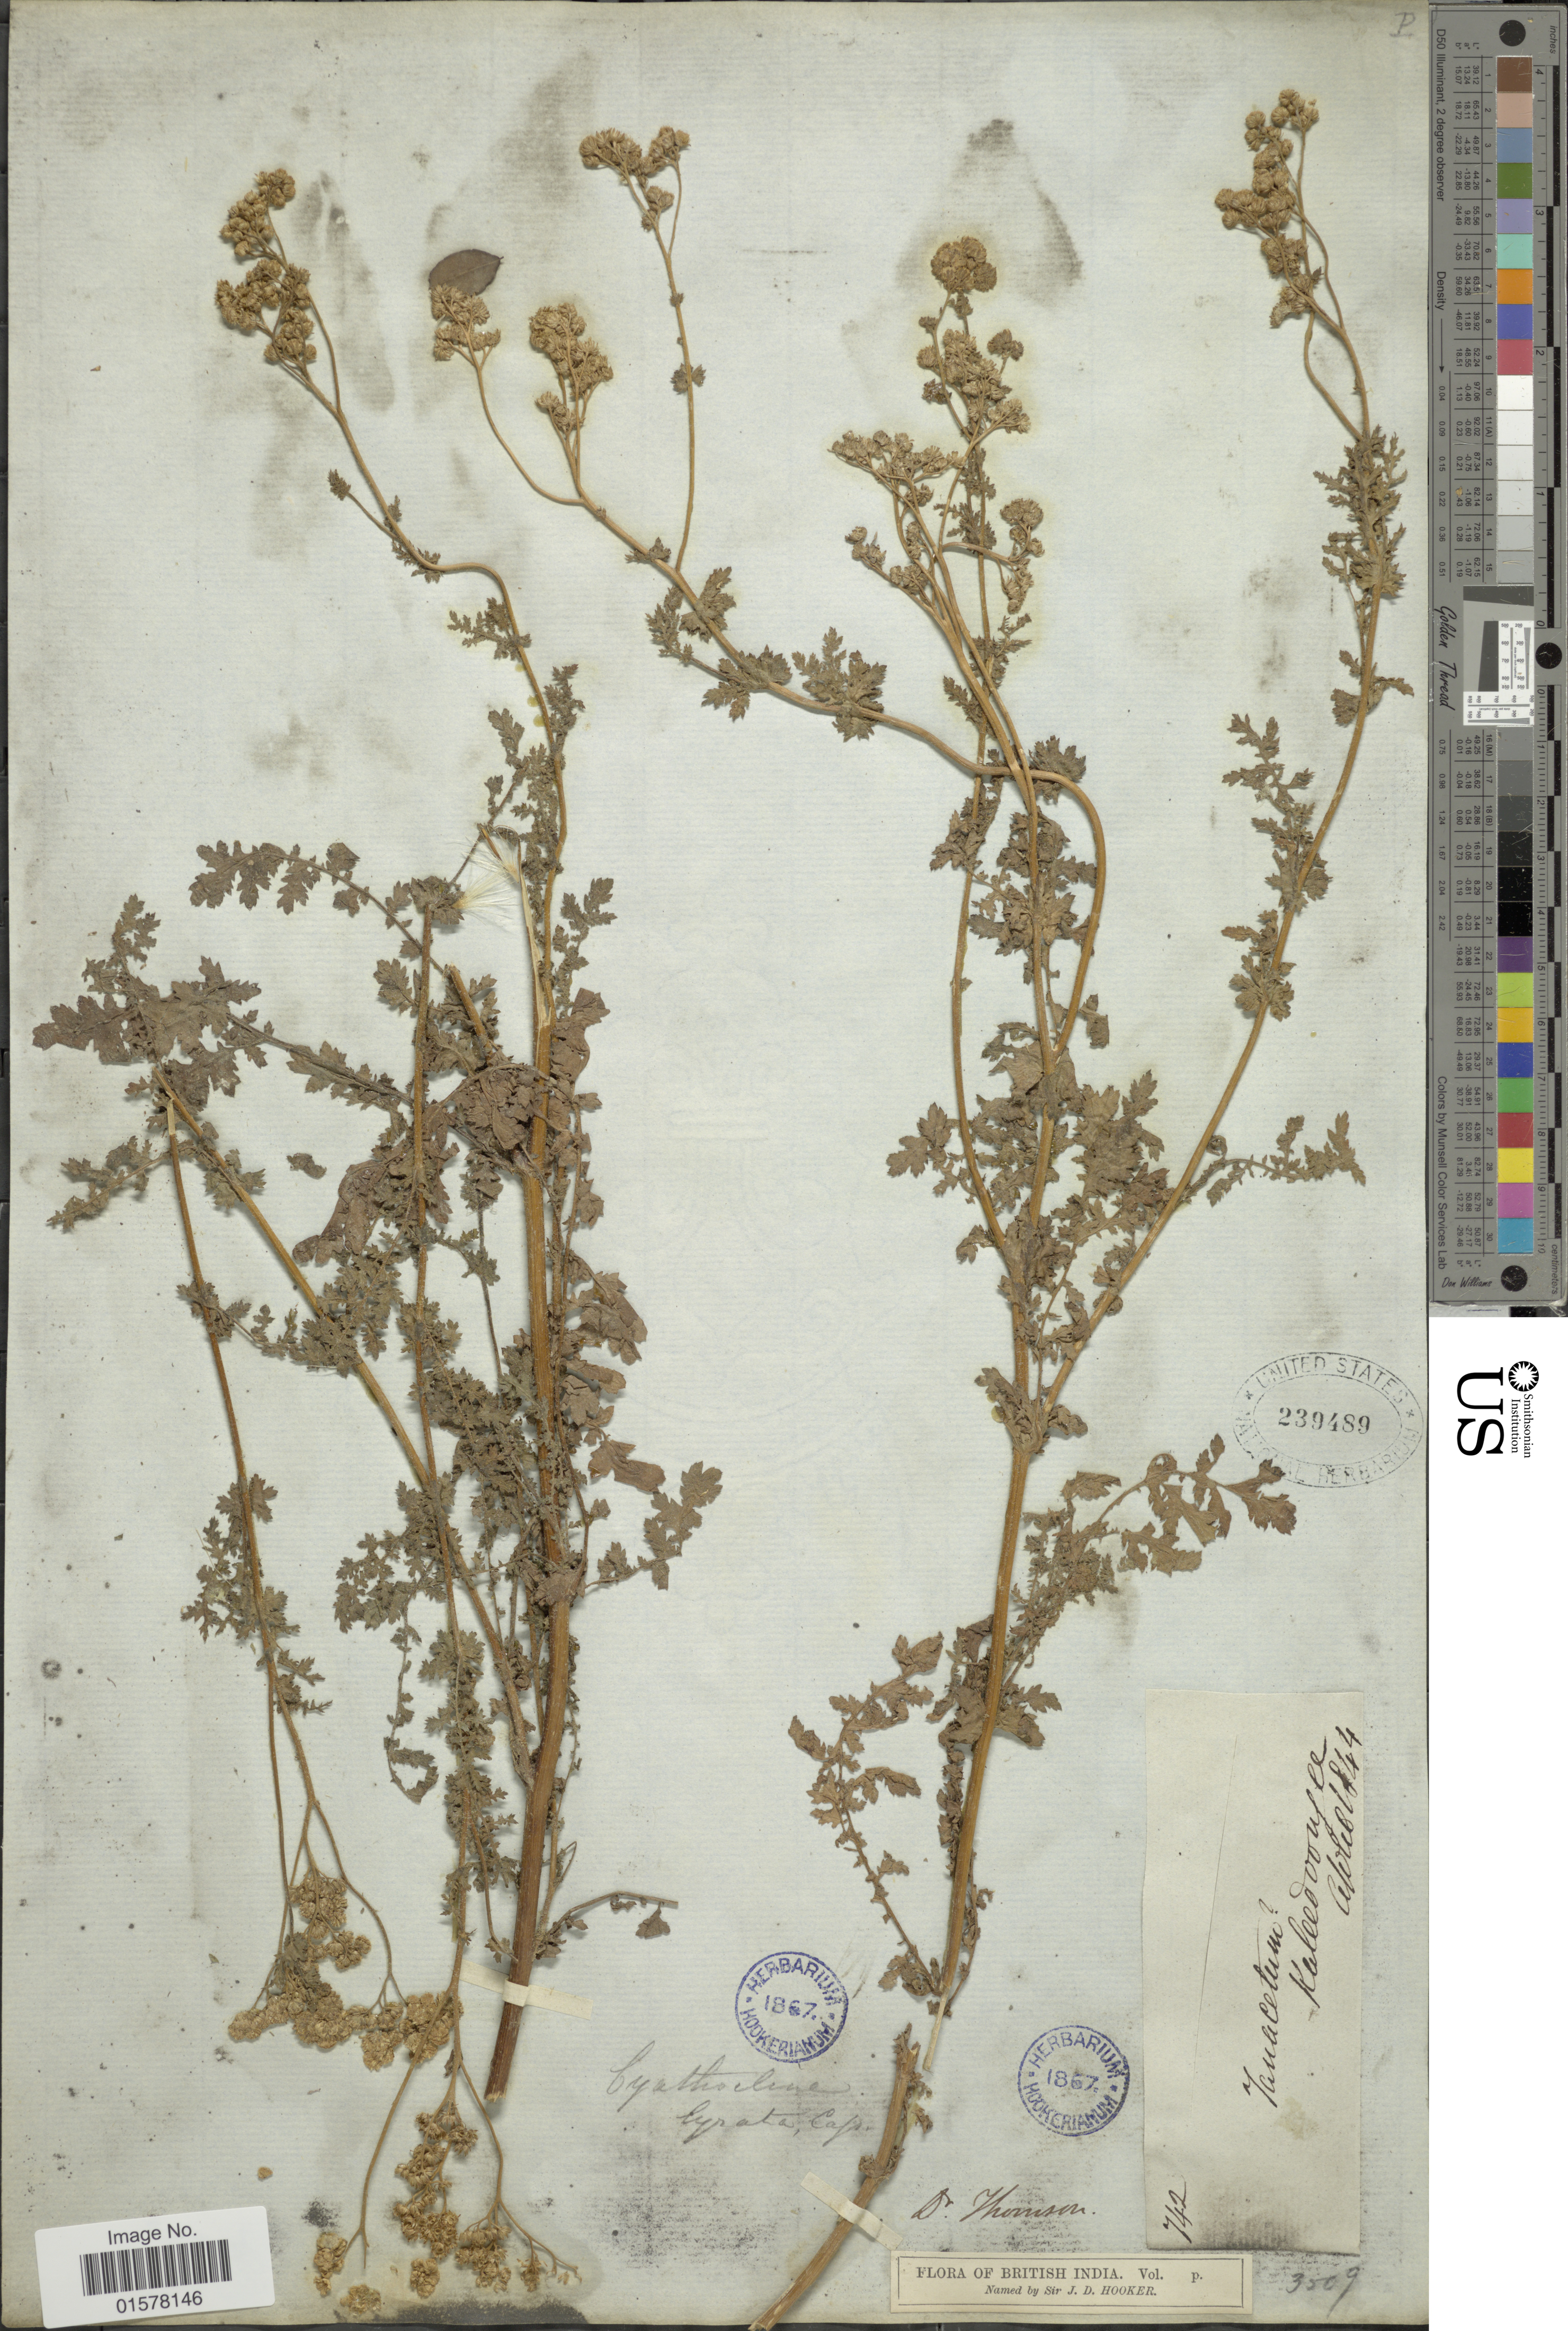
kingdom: Plantae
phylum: Tracheophyta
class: Magnoliopsida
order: Asterales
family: Asteraceae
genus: Cyathocline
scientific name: Cyathocline purpurea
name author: (Buch.-Ham. ex D. Don) Kuntze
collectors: -- Thomson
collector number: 742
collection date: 1844-04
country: India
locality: Kaleedoonfee [interpreted]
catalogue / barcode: US 239489